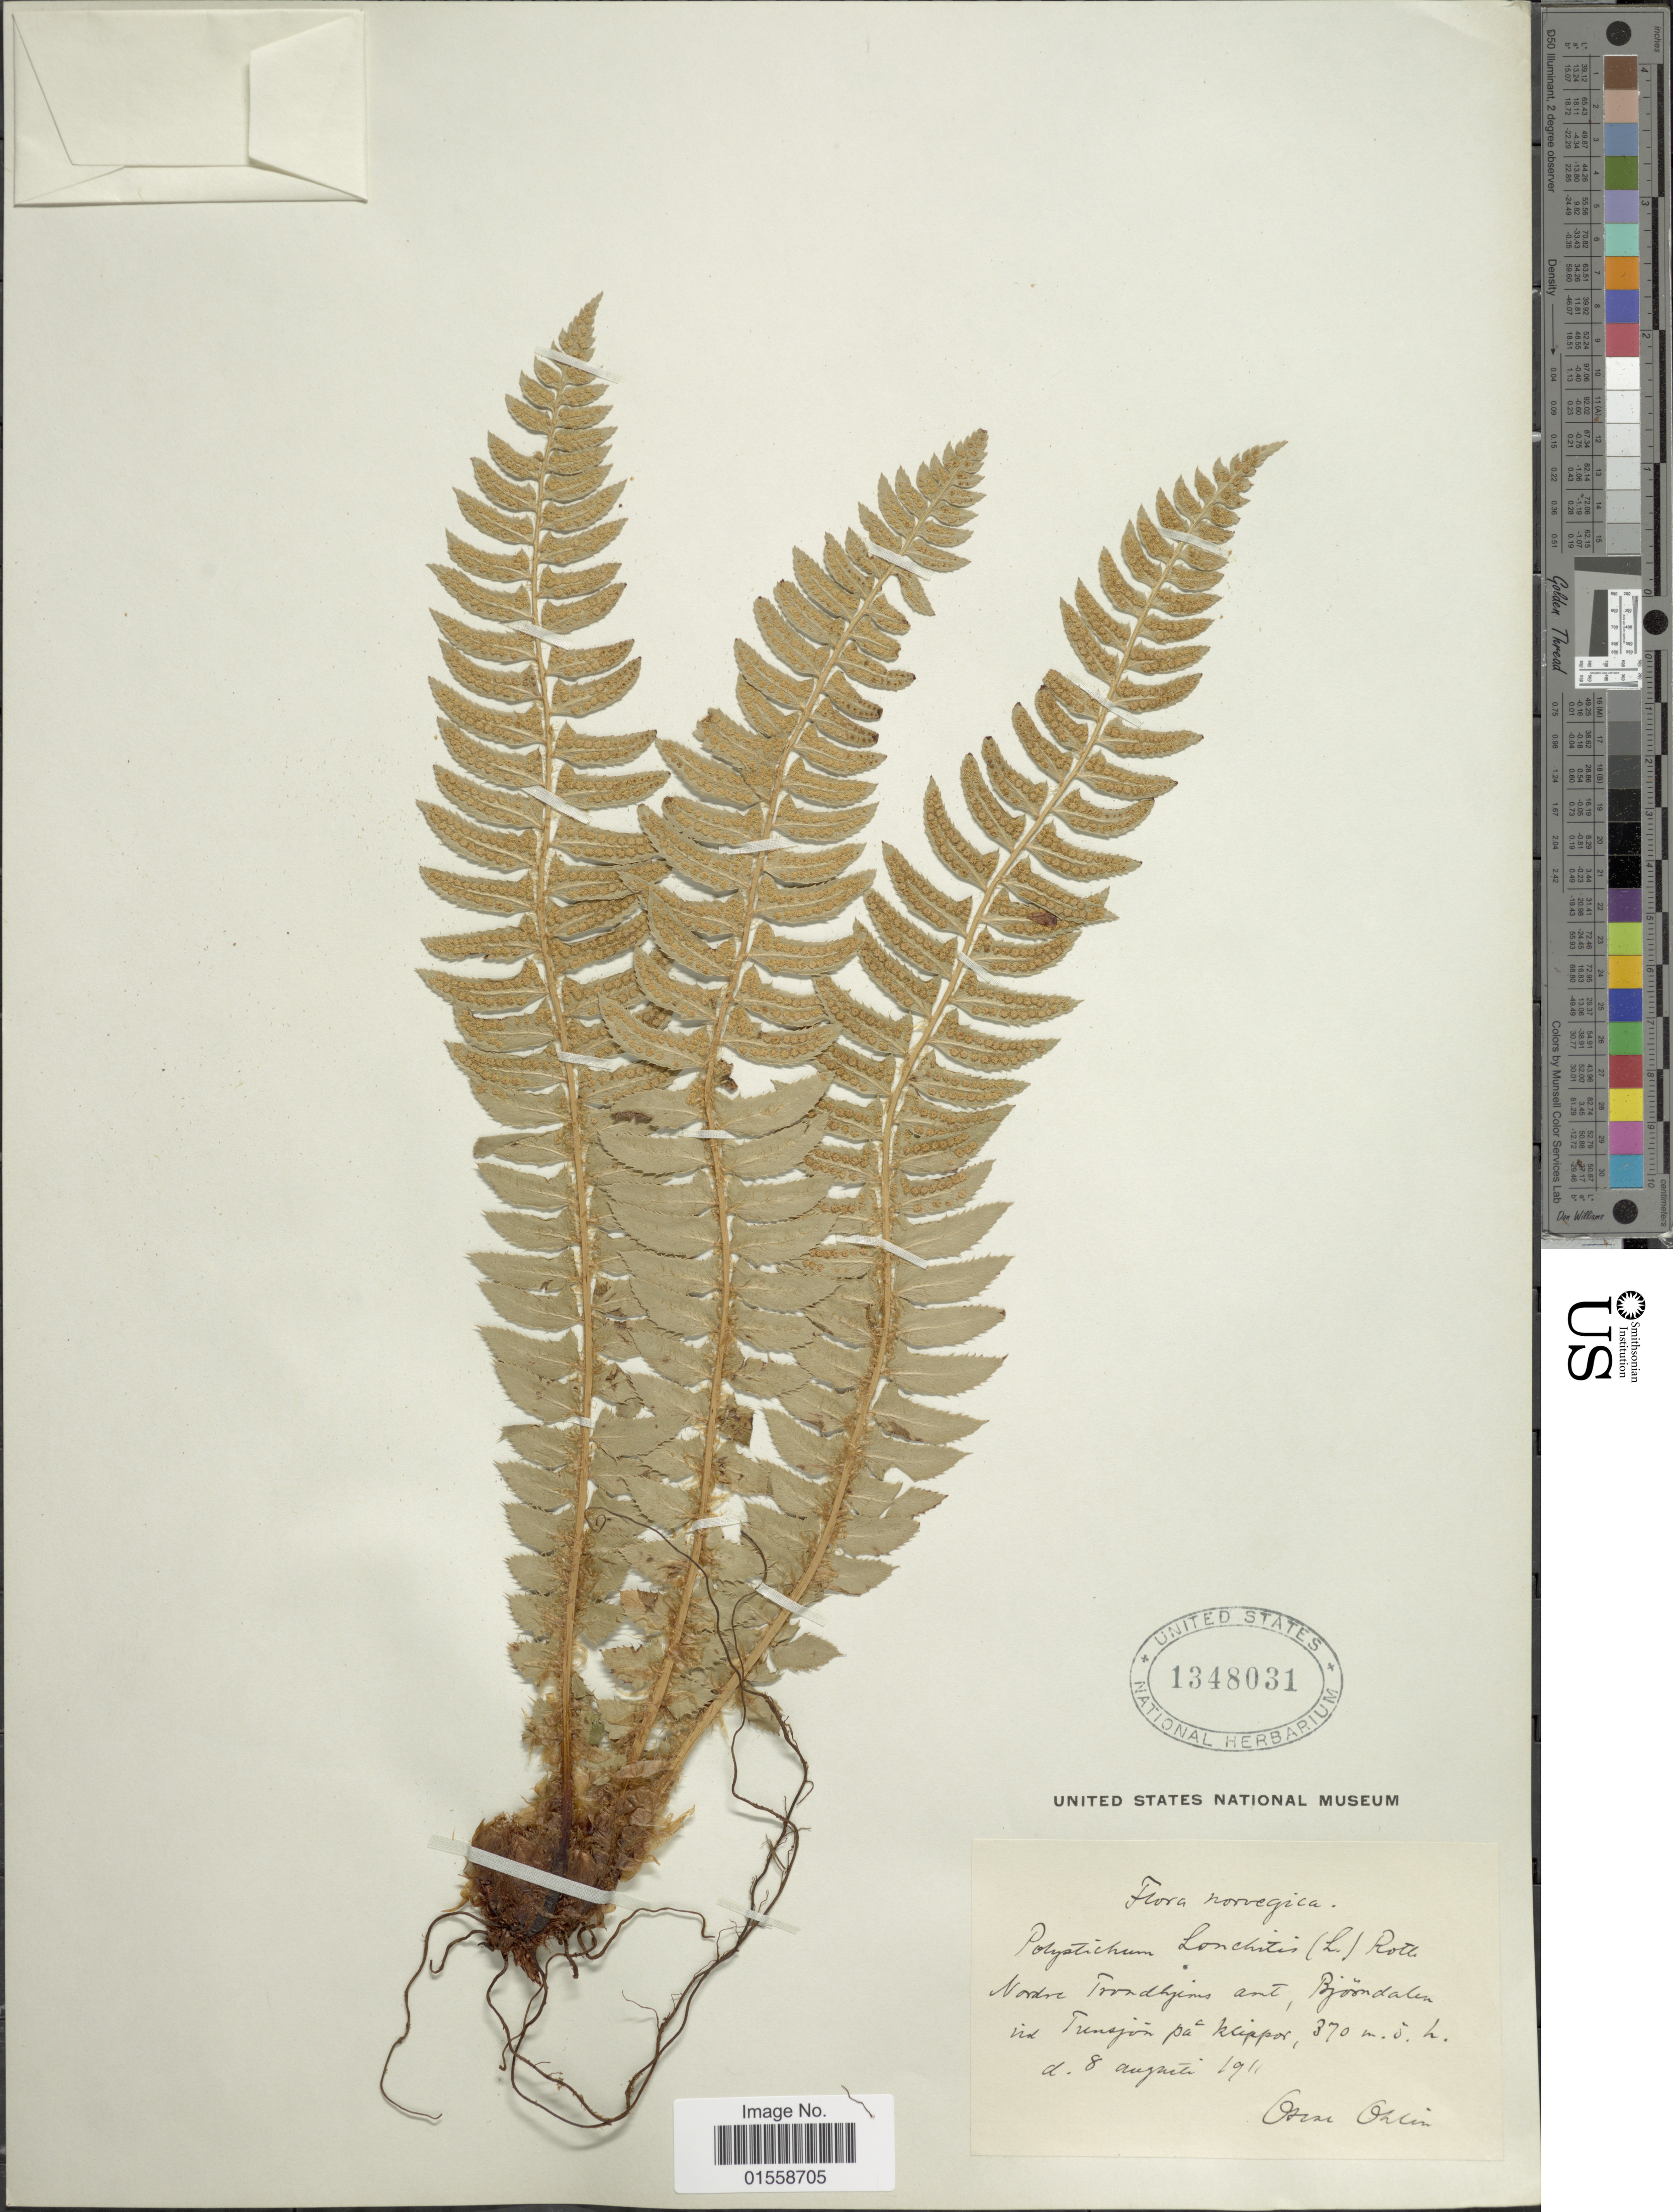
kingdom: Plantae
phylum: Tracheophyta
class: Polypodiopsida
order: Polypodiales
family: Dryopteridaceae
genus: Polystichum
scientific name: Polystichum lonchitis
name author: (Roth) L.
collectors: O. Ohlin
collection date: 1911-08-08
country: Norway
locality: Norvegica. Nordre Trondhjems amt, Bjørndalen sidTrensjon pa Klippor. [interpreted]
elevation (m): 370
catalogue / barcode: US 1348031